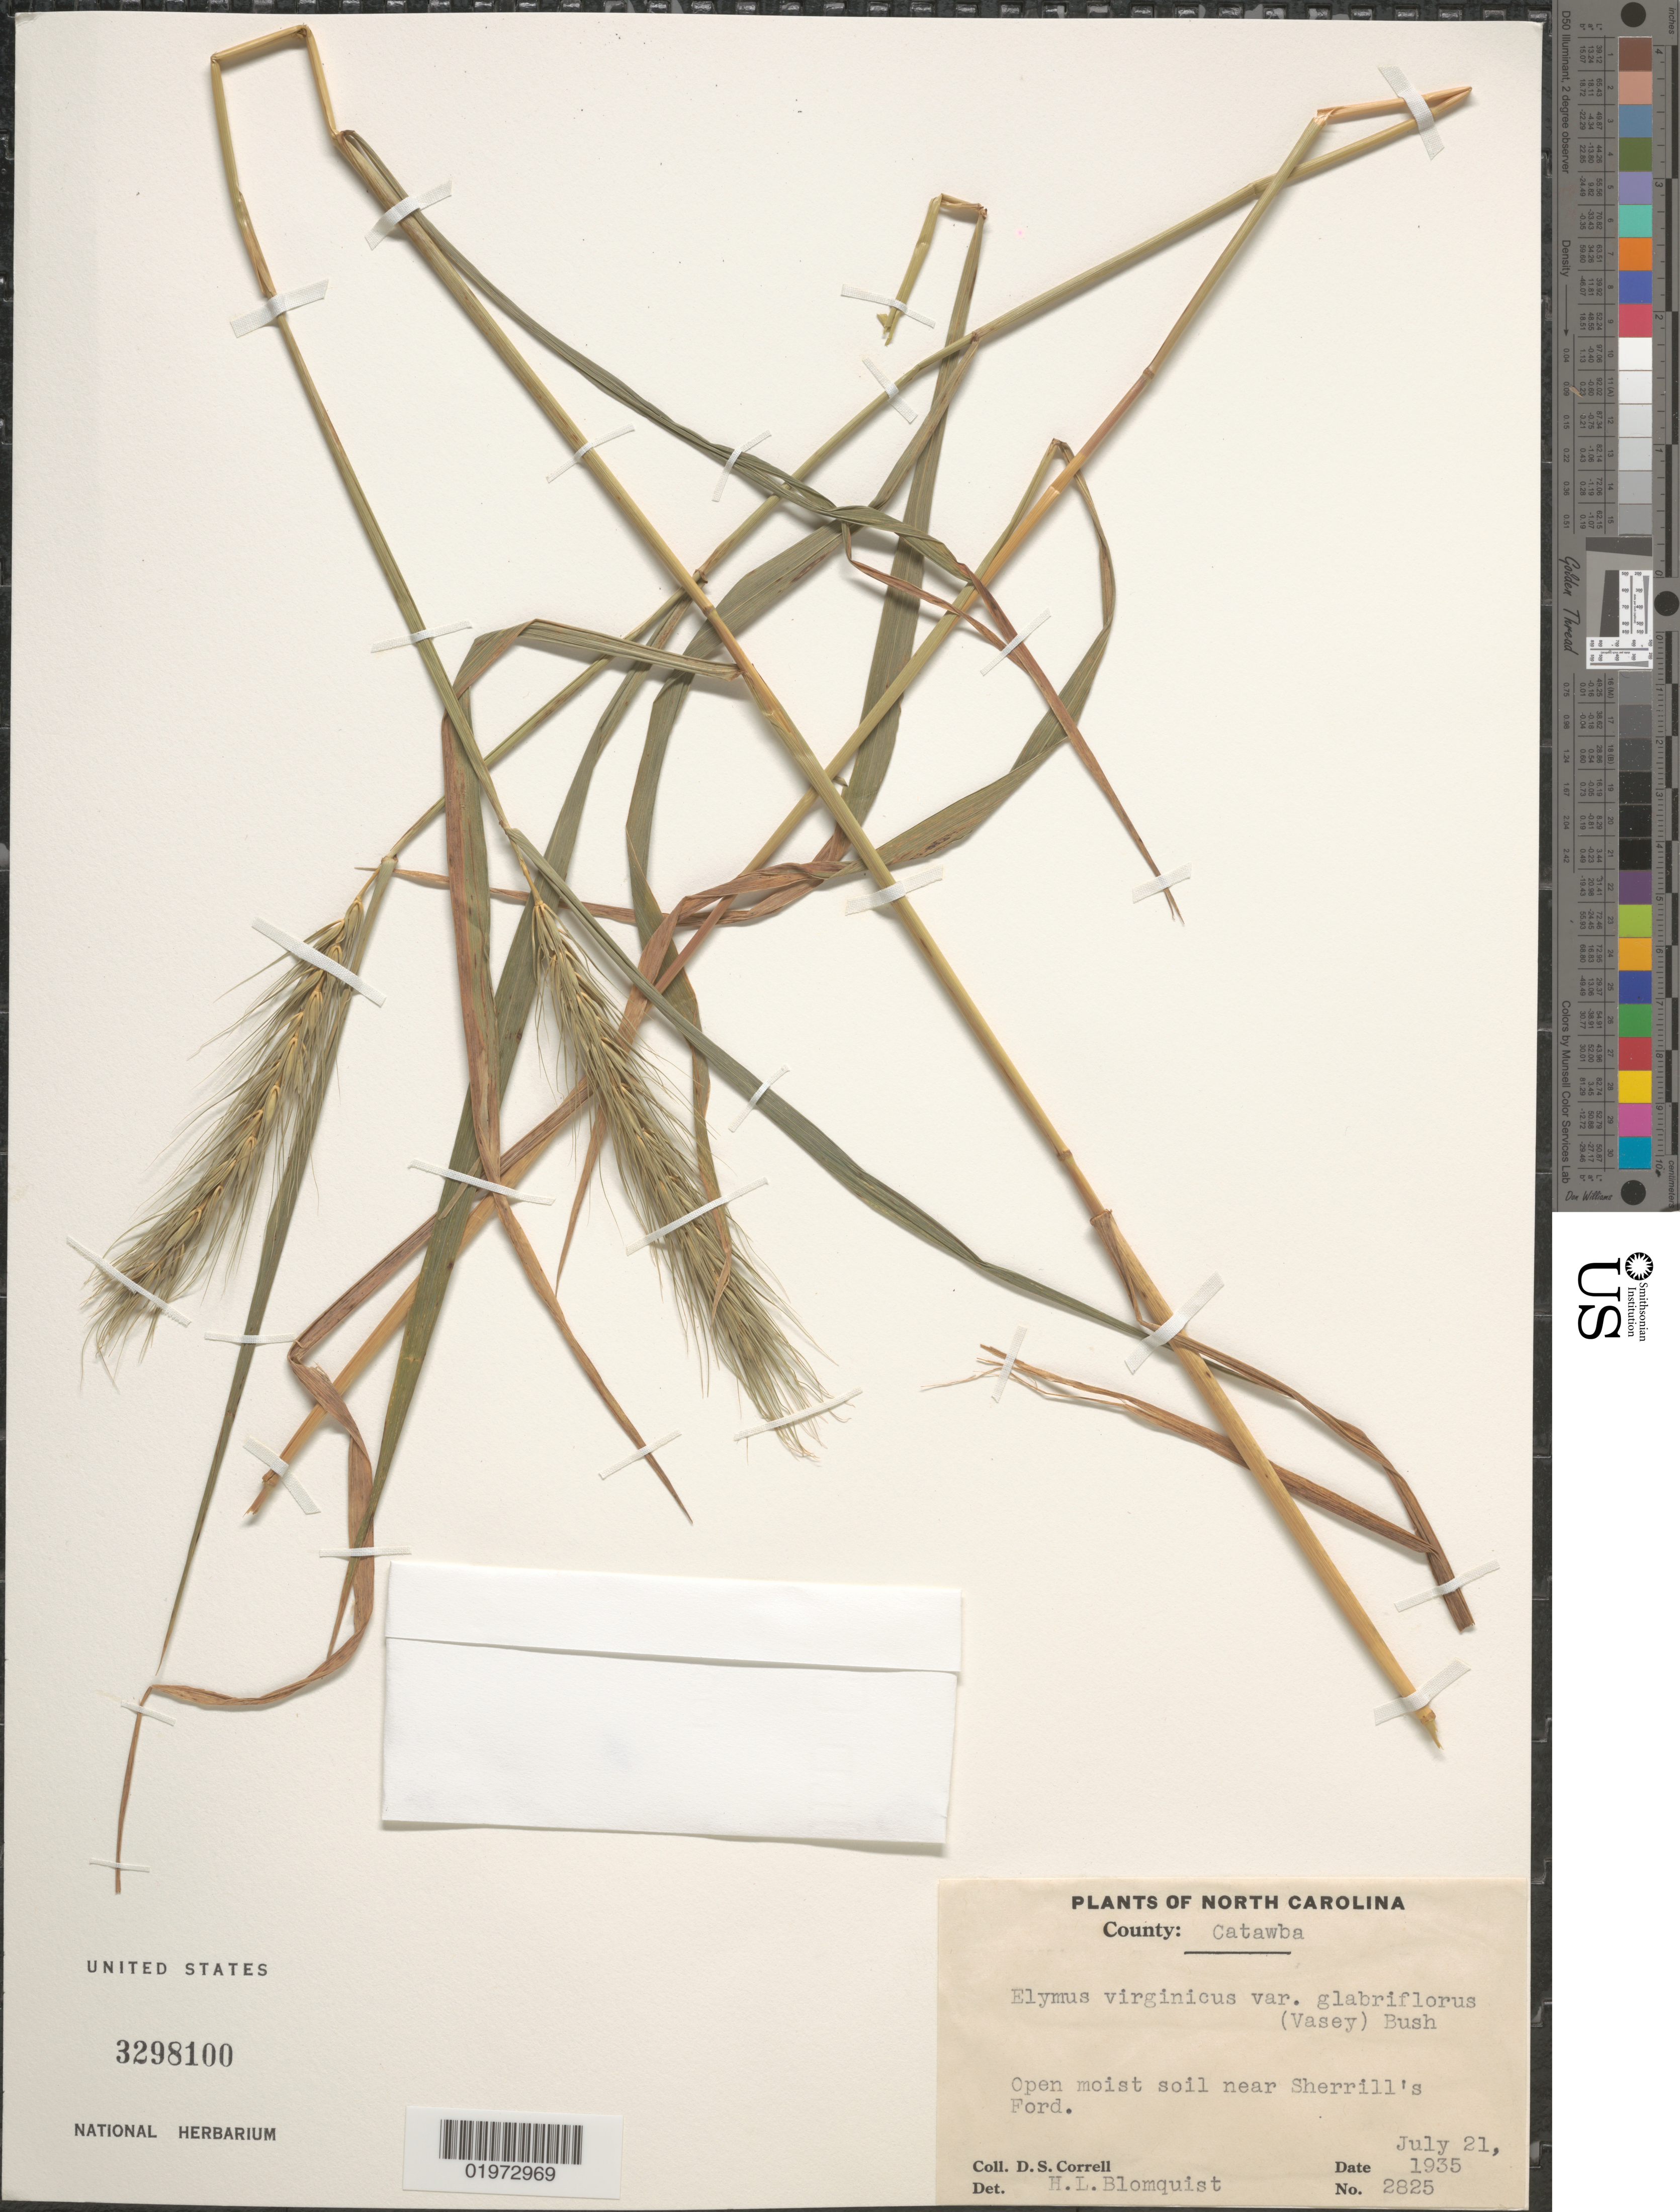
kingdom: Plantae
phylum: Tracheophyta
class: Liliopsida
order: Poales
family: Poaceae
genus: Elymus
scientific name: Elymus virginicus var. intermedius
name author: L.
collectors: D. S. Correll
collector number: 2825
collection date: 1935-07-21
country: United States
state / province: North Carolina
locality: County: Catawba. Near Sherrill's Ford.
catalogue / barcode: US 3298100